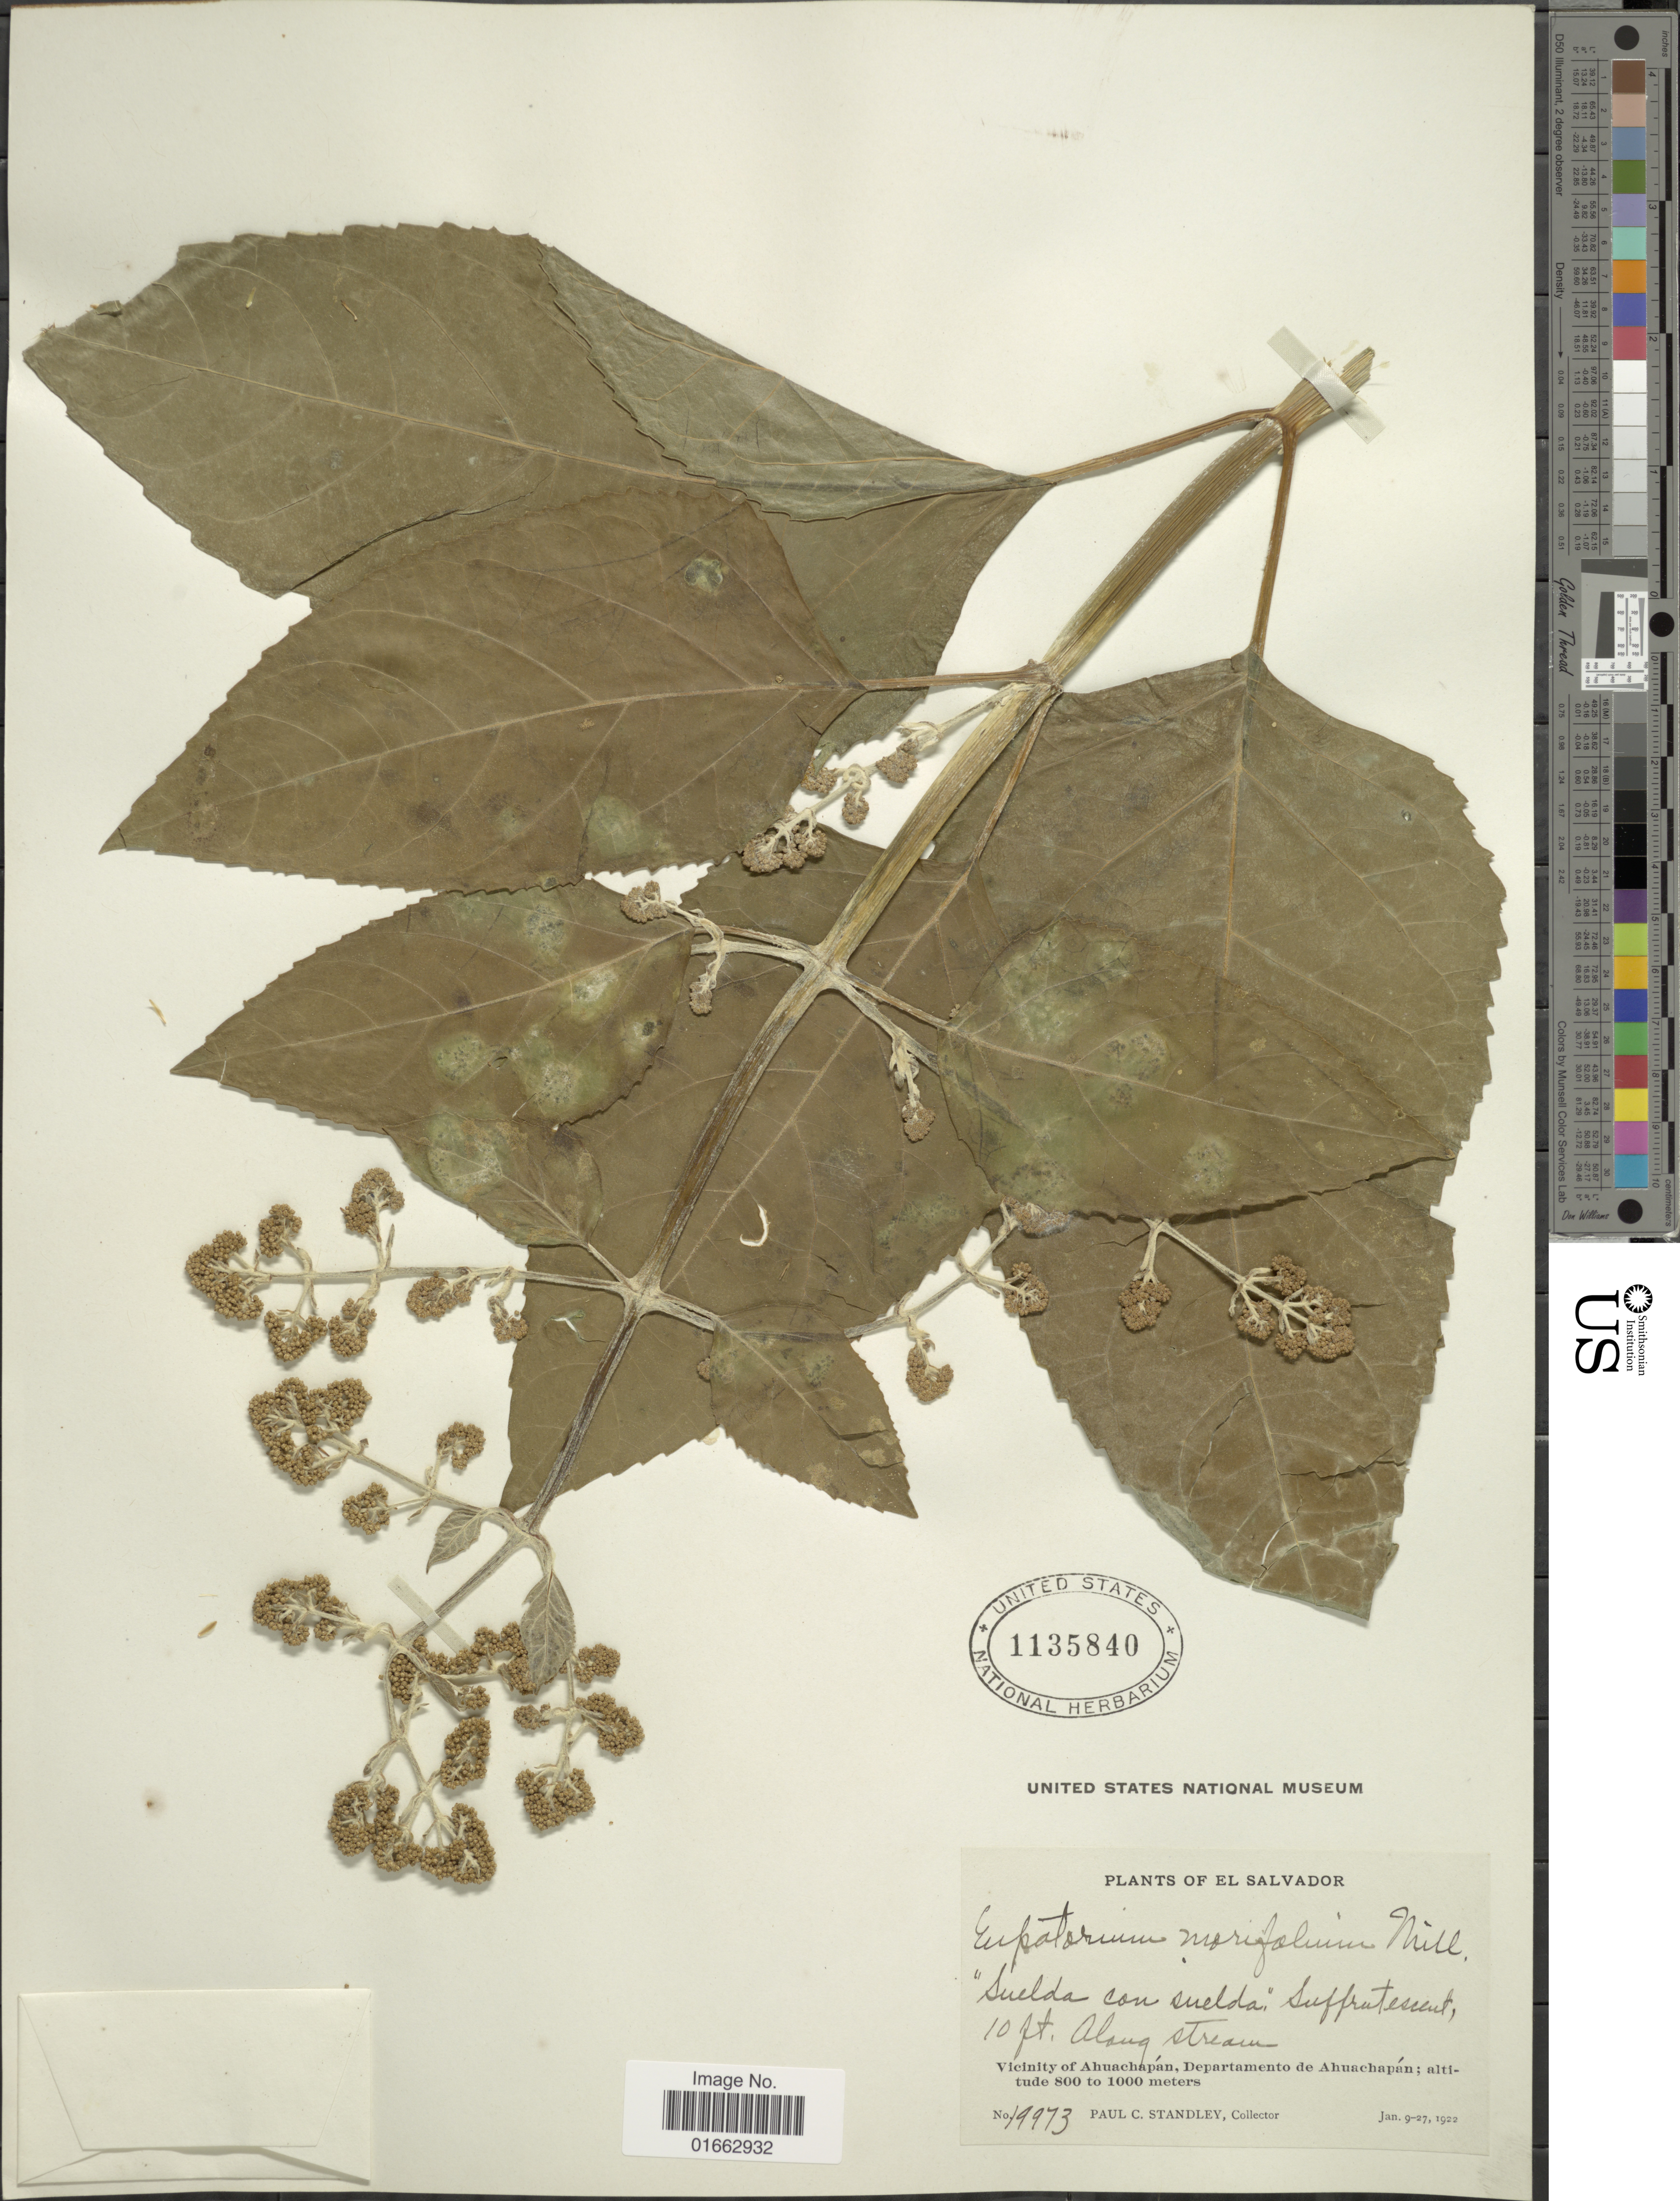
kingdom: Plantae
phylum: Tracheophyta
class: Magnoliopsida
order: Asterales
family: Asteraceae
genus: Critonia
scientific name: Critonia morifolia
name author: (Mill.) R.M. King & H. Rob.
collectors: P. C. Standley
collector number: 19973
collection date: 1922-01-09/1922-01-27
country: El Salvador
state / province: Ahuachapan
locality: Vicinity of Ahuachapán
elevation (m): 800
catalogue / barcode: US 1135840